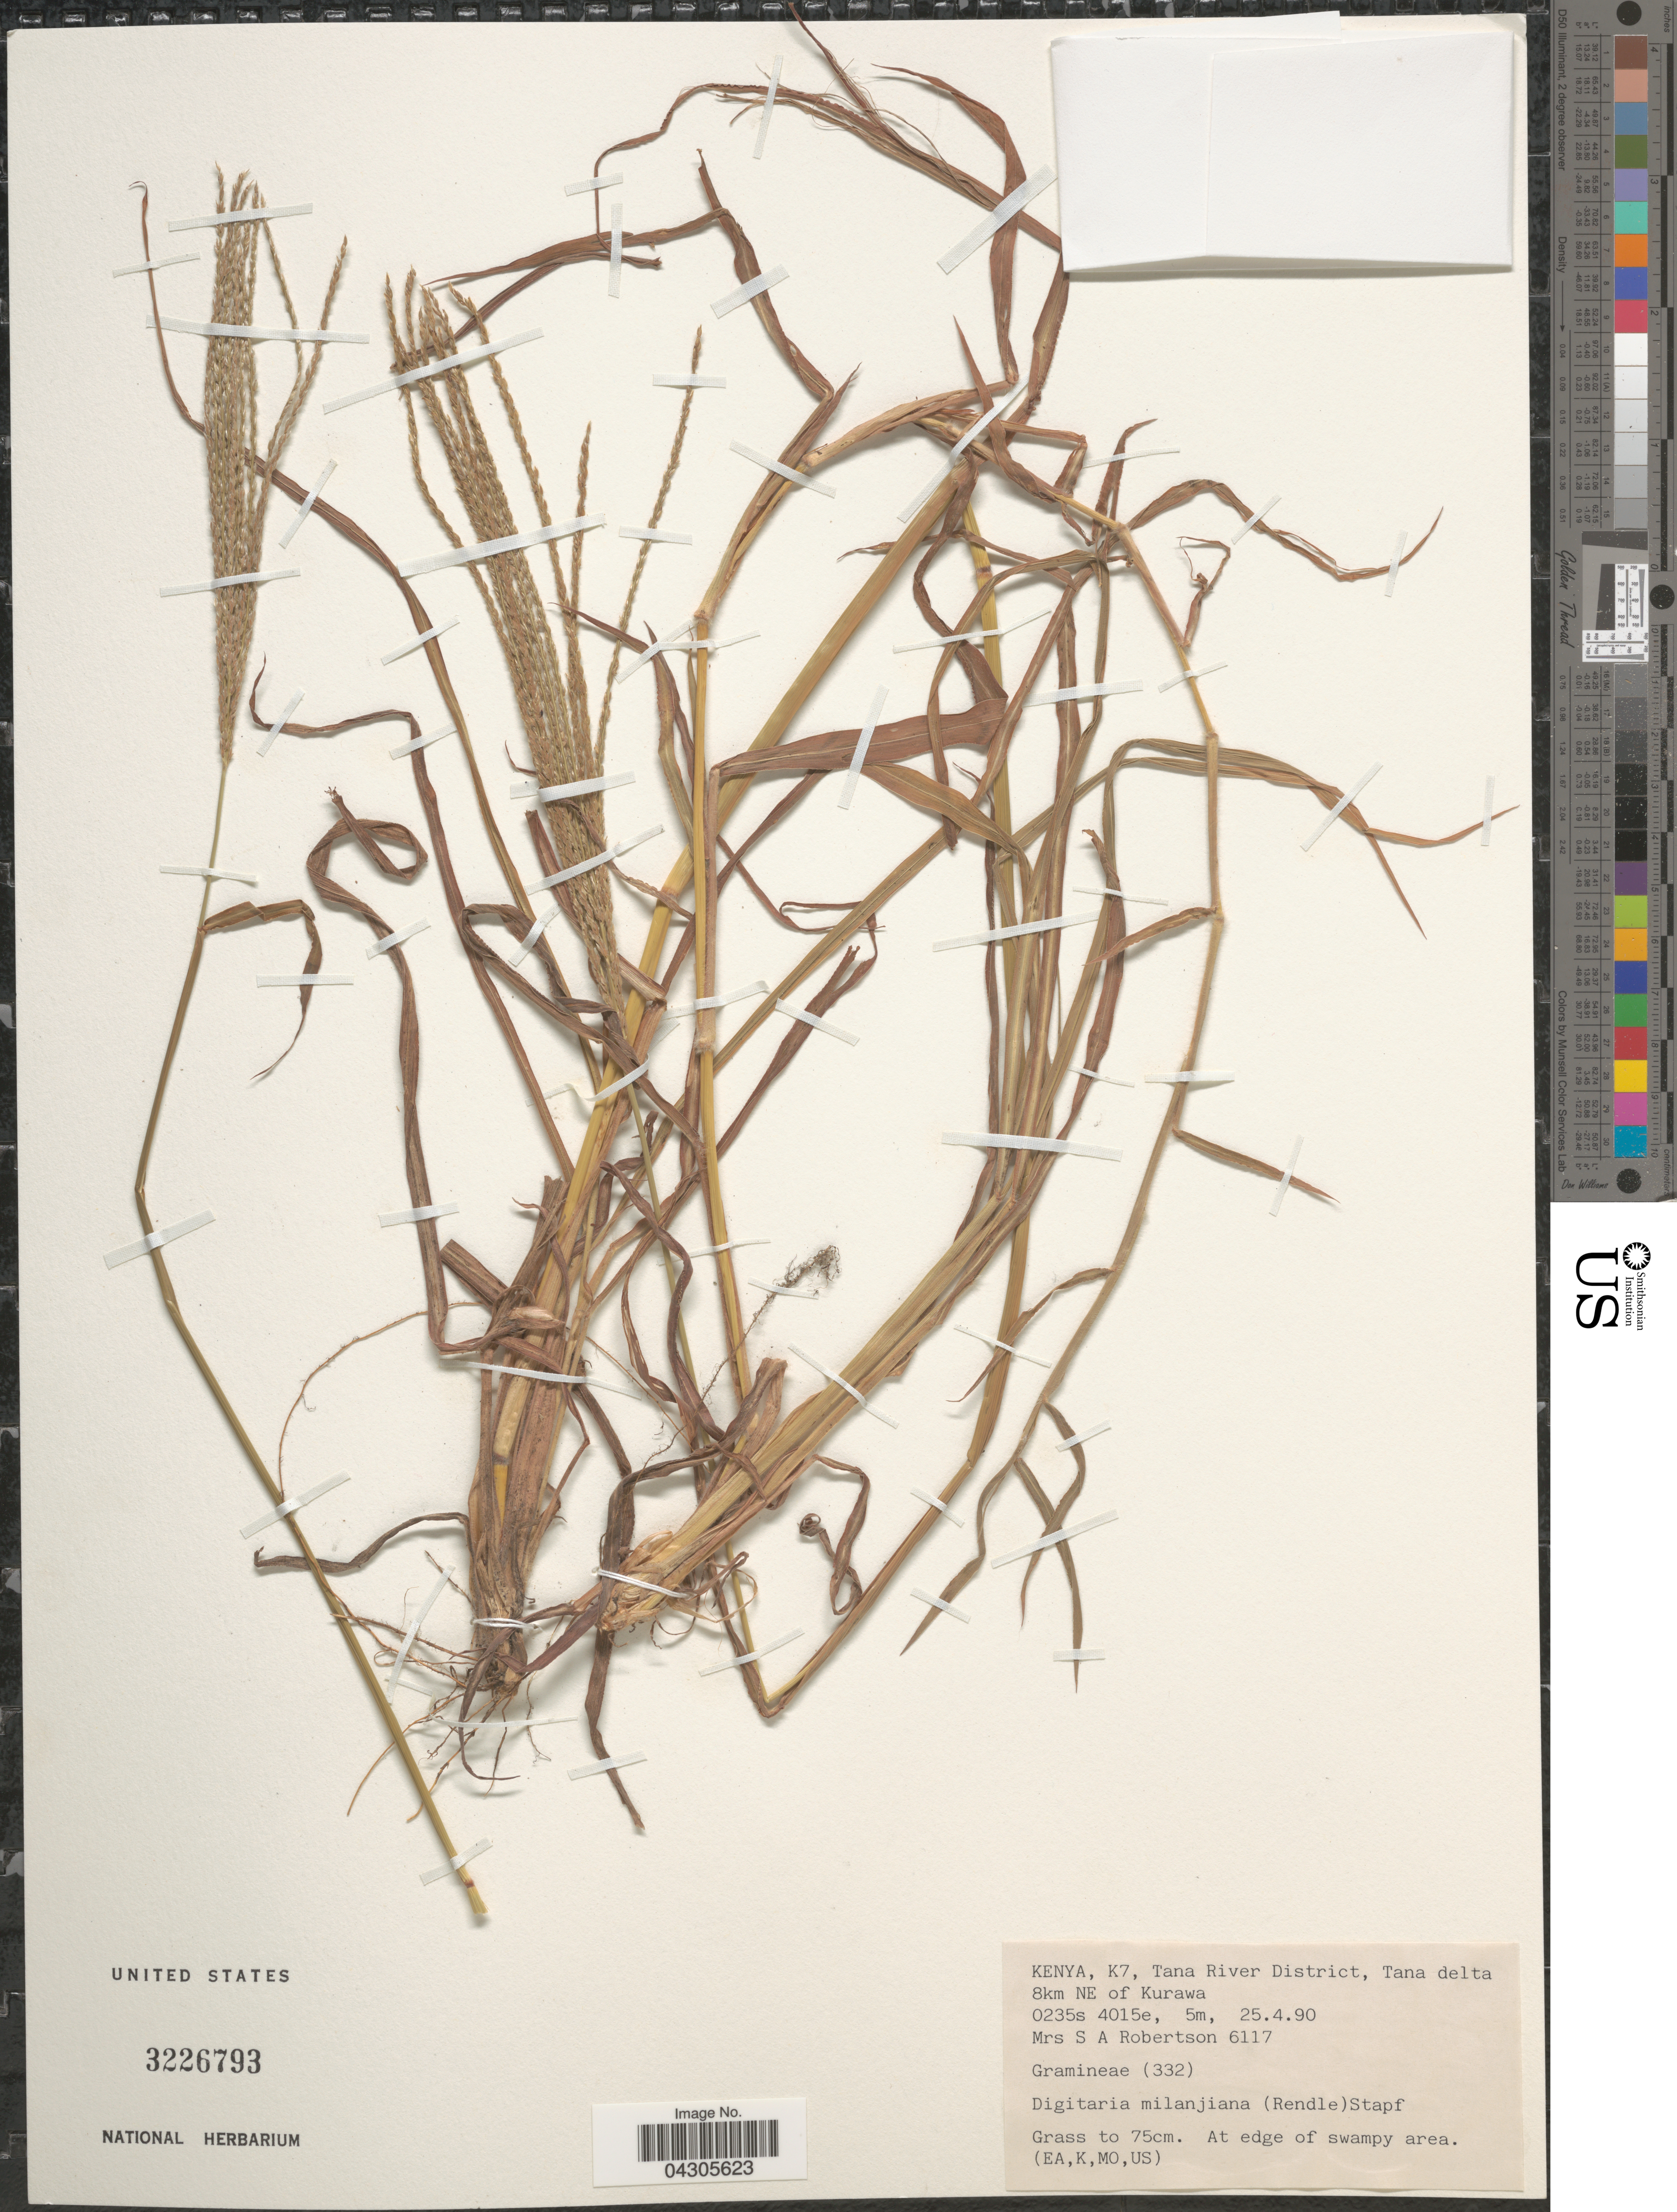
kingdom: Plantae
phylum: Tracheophyta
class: Liliopsida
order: Poales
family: Poaceae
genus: Digitaria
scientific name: Digitaria milanjiana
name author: (Rendle) Stapf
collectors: S. Robertson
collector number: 6117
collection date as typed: Transcribed d/m/y: 25/4/90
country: Kenya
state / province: Tana River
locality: K7, Tana River District, Tana delta 8km NE of Kurawa.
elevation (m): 5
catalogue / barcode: US 3226793